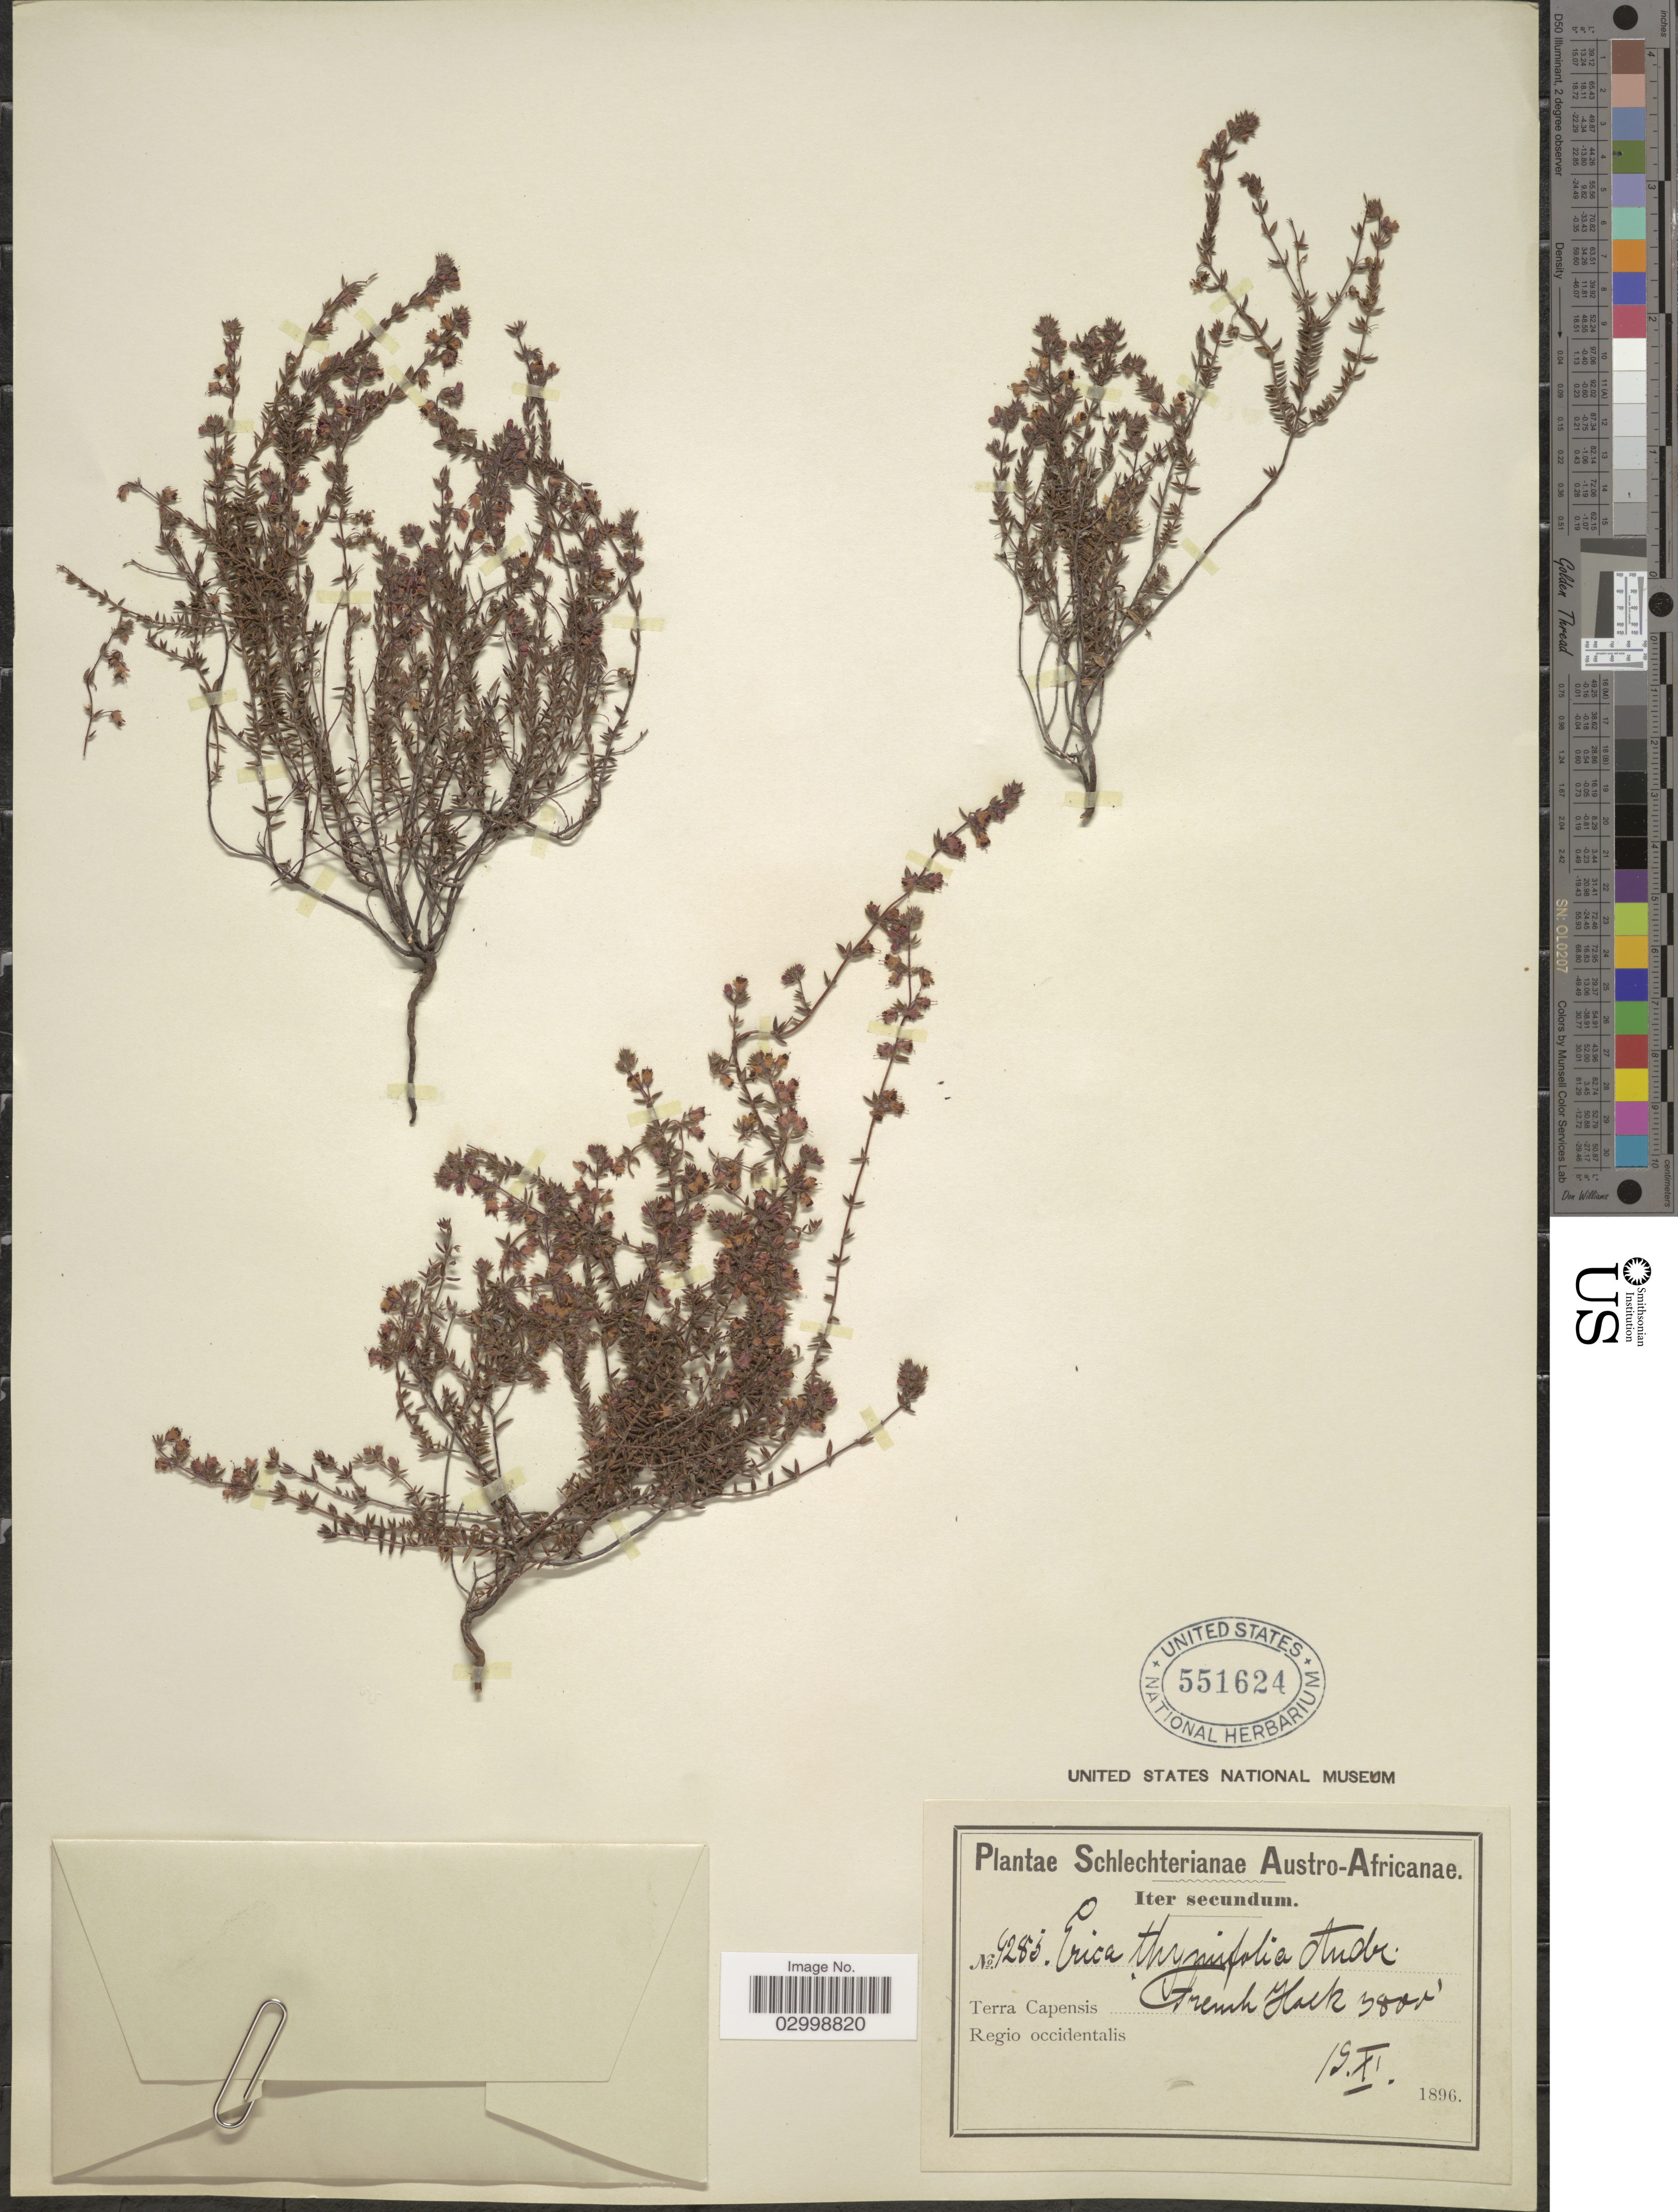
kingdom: Plantae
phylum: Tracheophyta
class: Magnoliopsida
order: Ericales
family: Ericaceae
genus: Erica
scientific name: Erica thymifolia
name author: Andrews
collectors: Schlechter, --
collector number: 4285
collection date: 1896-11-19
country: South Africa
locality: Austro-Africanae. Terra Capensis. French Hoek. Regio occidentalis.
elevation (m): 1158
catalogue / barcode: US 551624